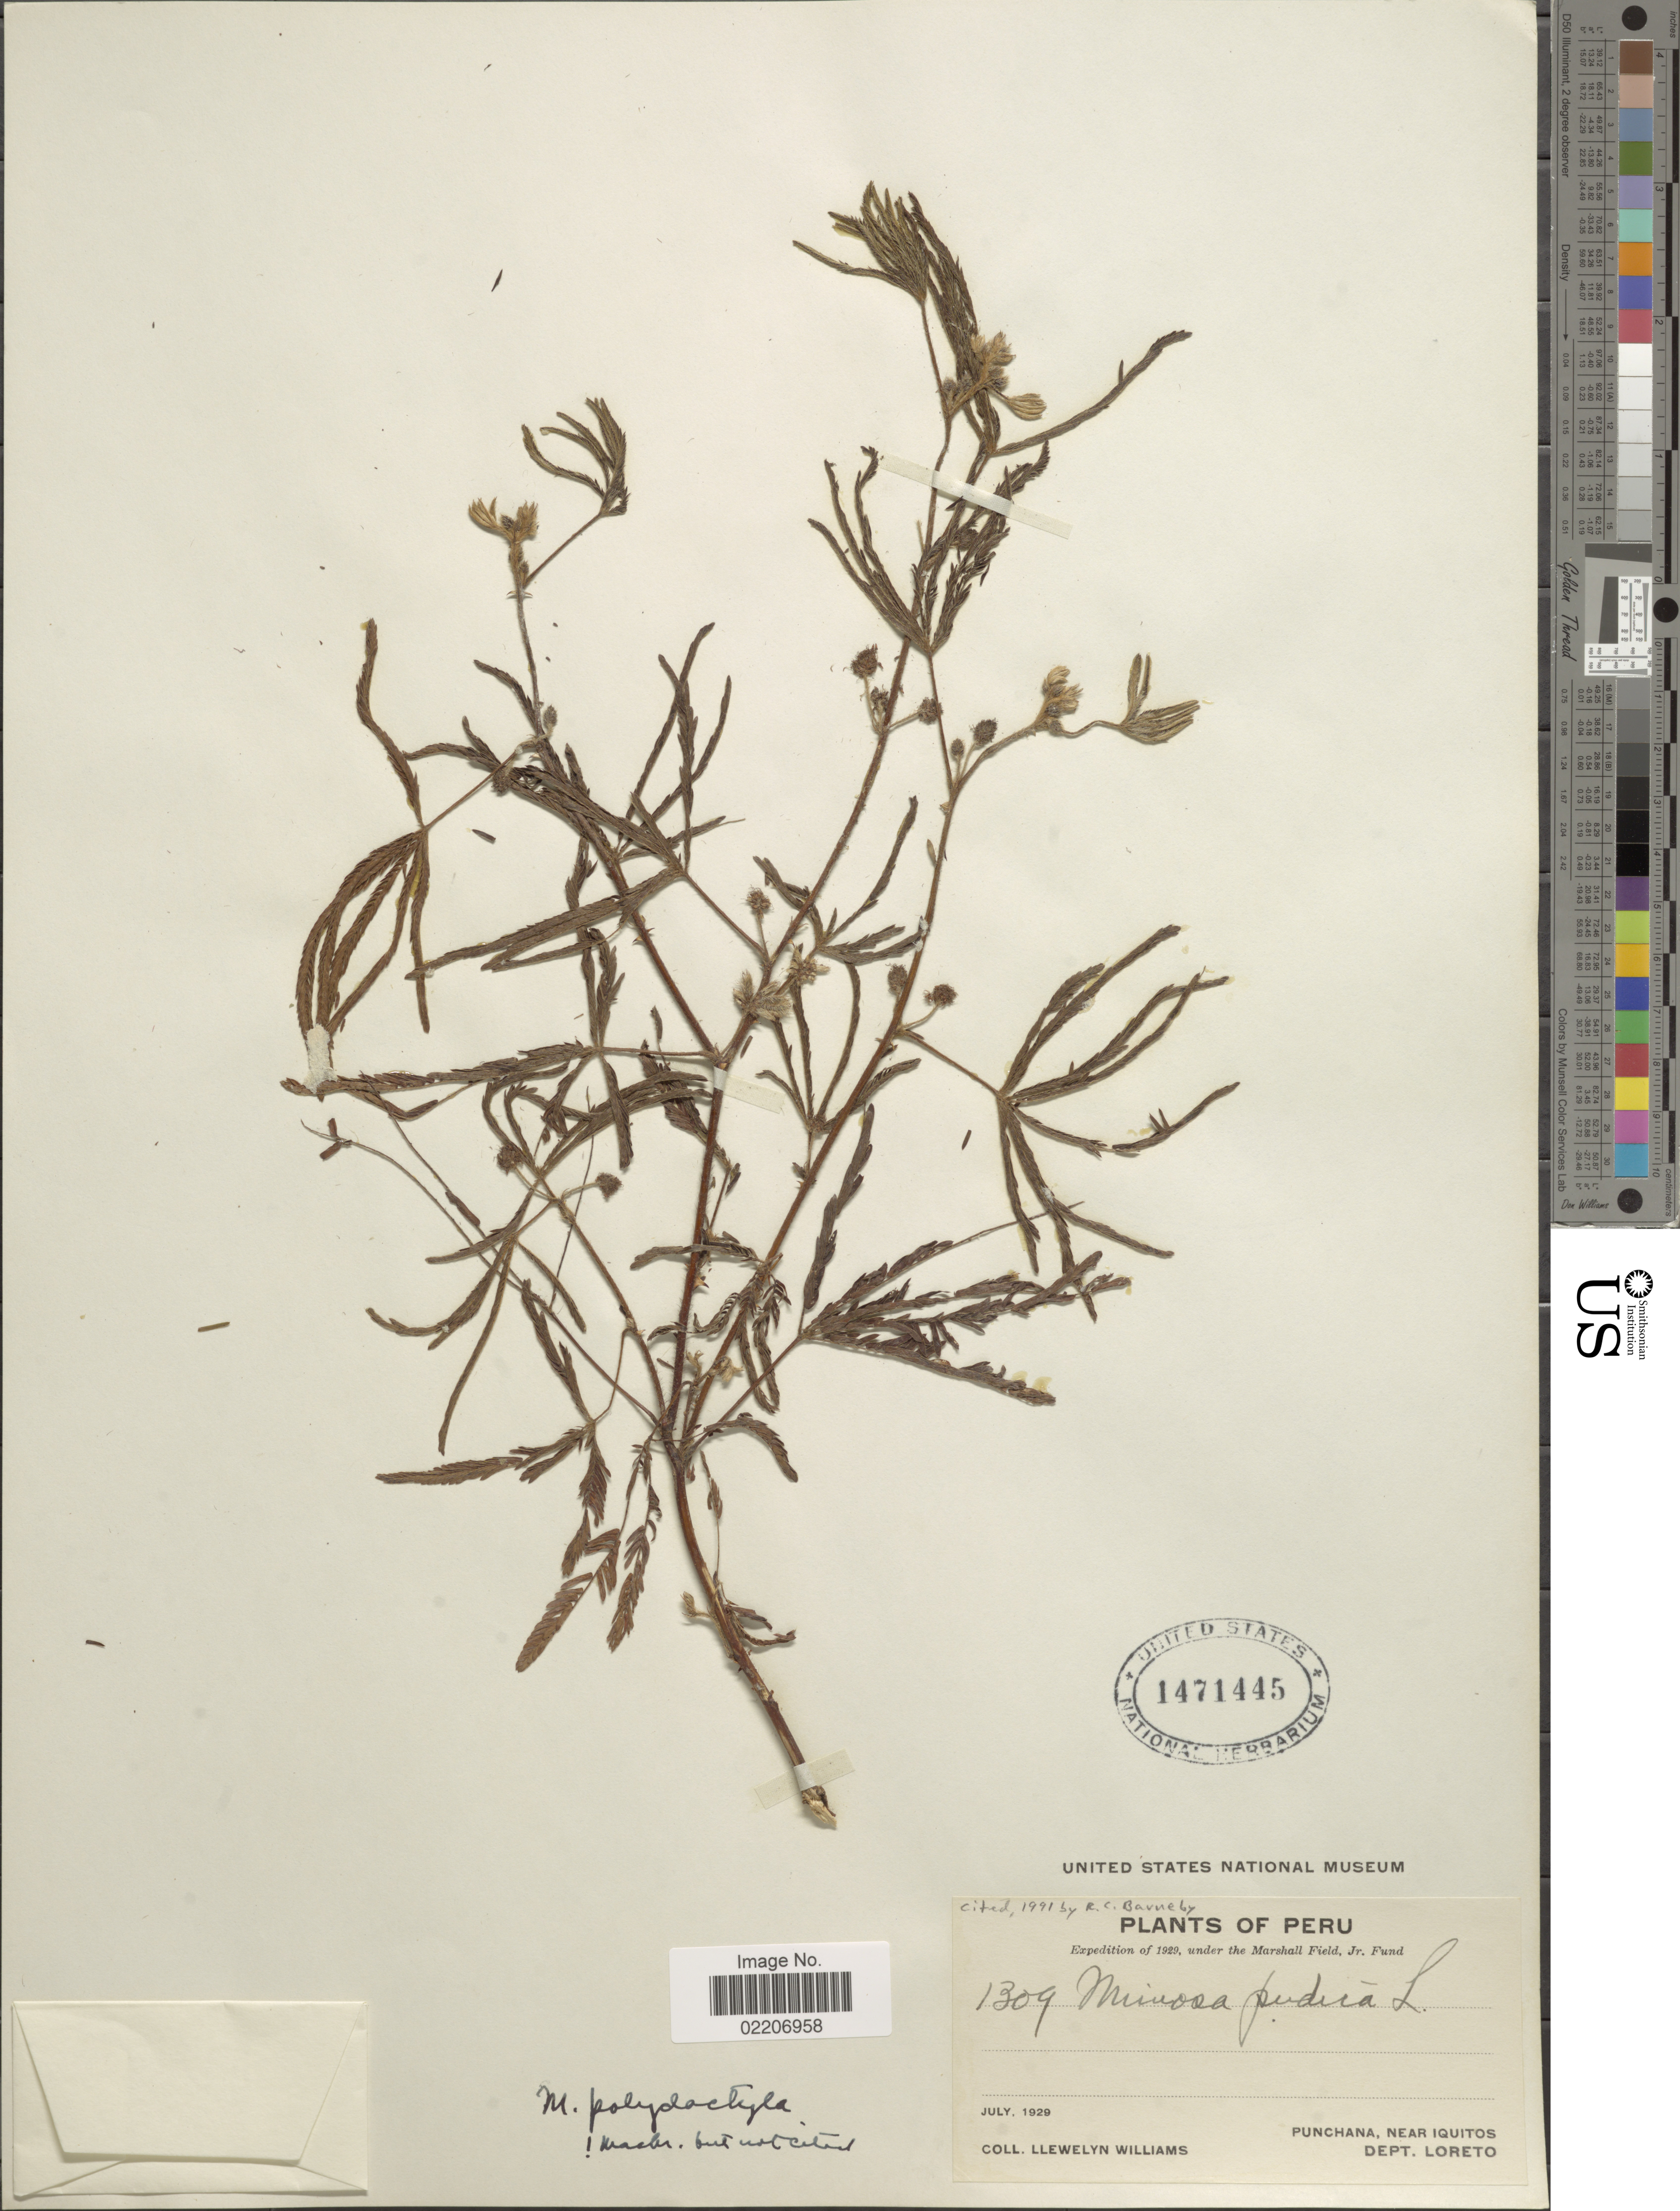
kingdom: Plantae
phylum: Tracheophyta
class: Magnoliopsida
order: Fabales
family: Fabaceae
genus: Mimosa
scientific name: Mimosa polydactyla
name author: Humb. & Bonpl. ex Willd.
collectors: Ll. Williams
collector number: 1309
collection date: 1929-07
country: Peru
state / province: Loreto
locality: Punchana, near Iquitos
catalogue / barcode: US 1471445